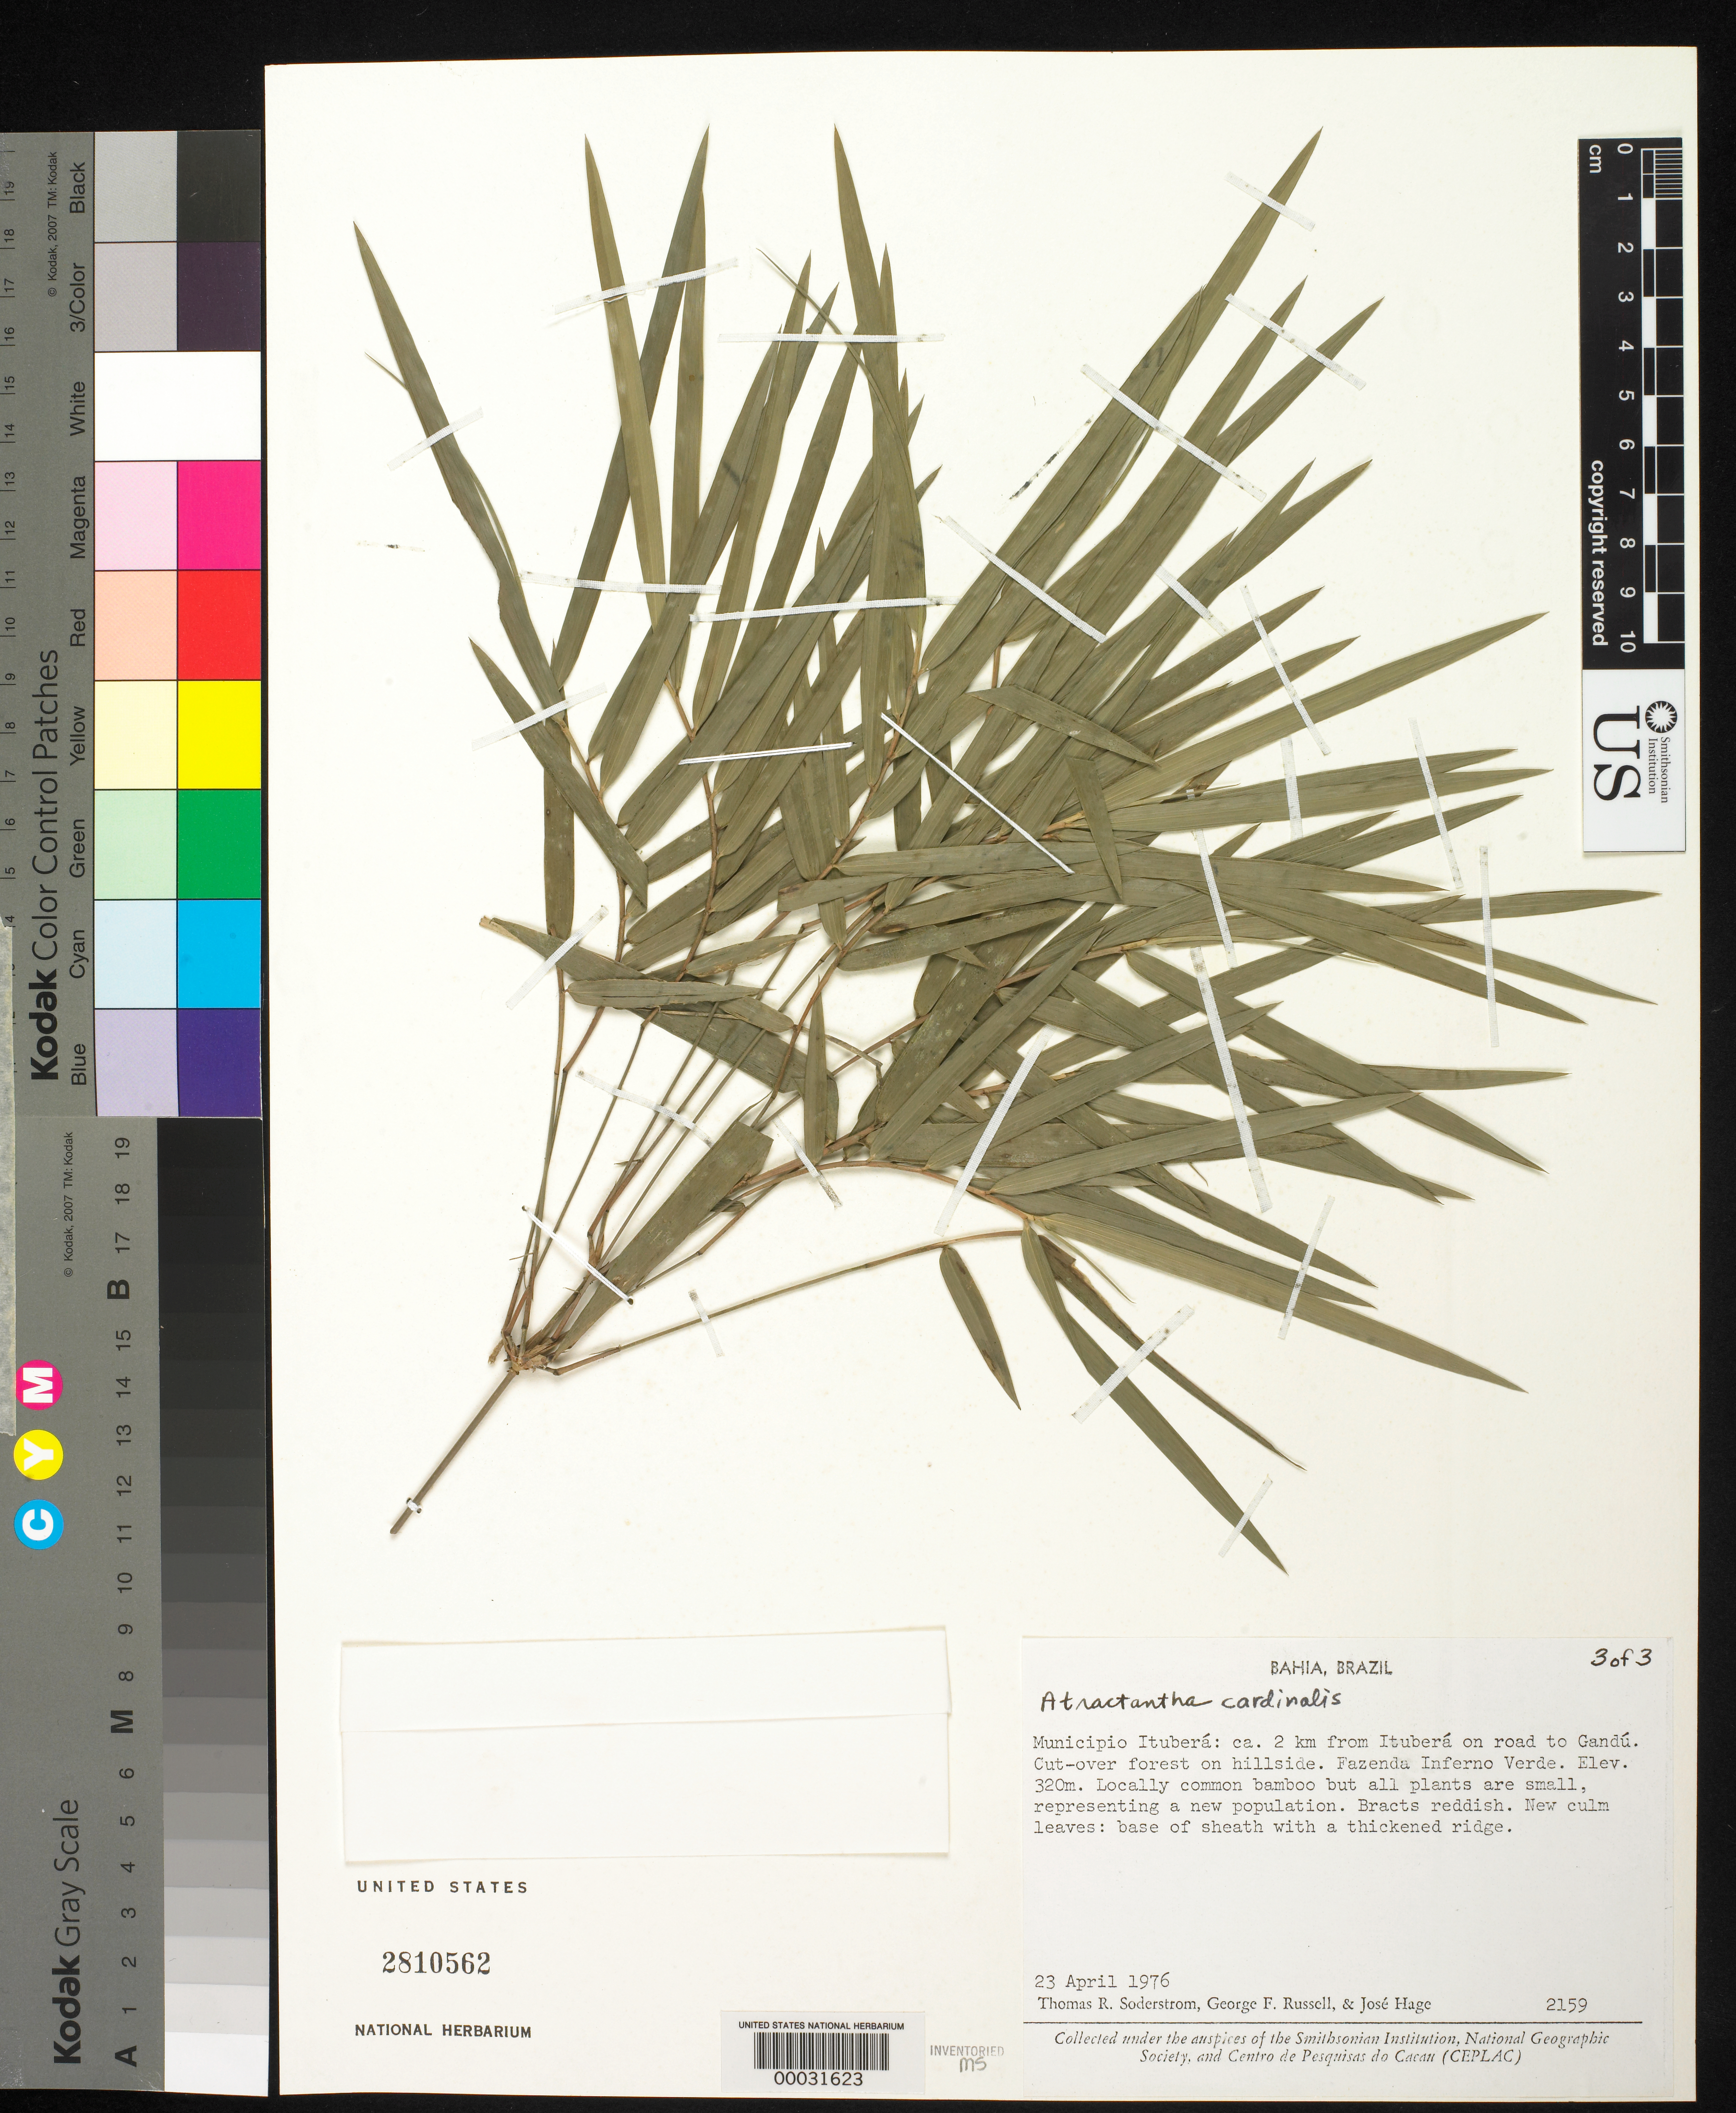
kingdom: Plantae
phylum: Tracheophyta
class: Liliopsida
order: Poales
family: Poaceae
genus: Atractantha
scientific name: Atractantha cardinalis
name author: Judz.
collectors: T. R. Soderstrom, G. Russell & J. Hage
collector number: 2159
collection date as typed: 23 Apr 1976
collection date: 1976-04-23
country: Brazil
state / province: Bahia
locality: Itubera, gandu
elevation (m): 320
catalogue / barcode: US 2810562